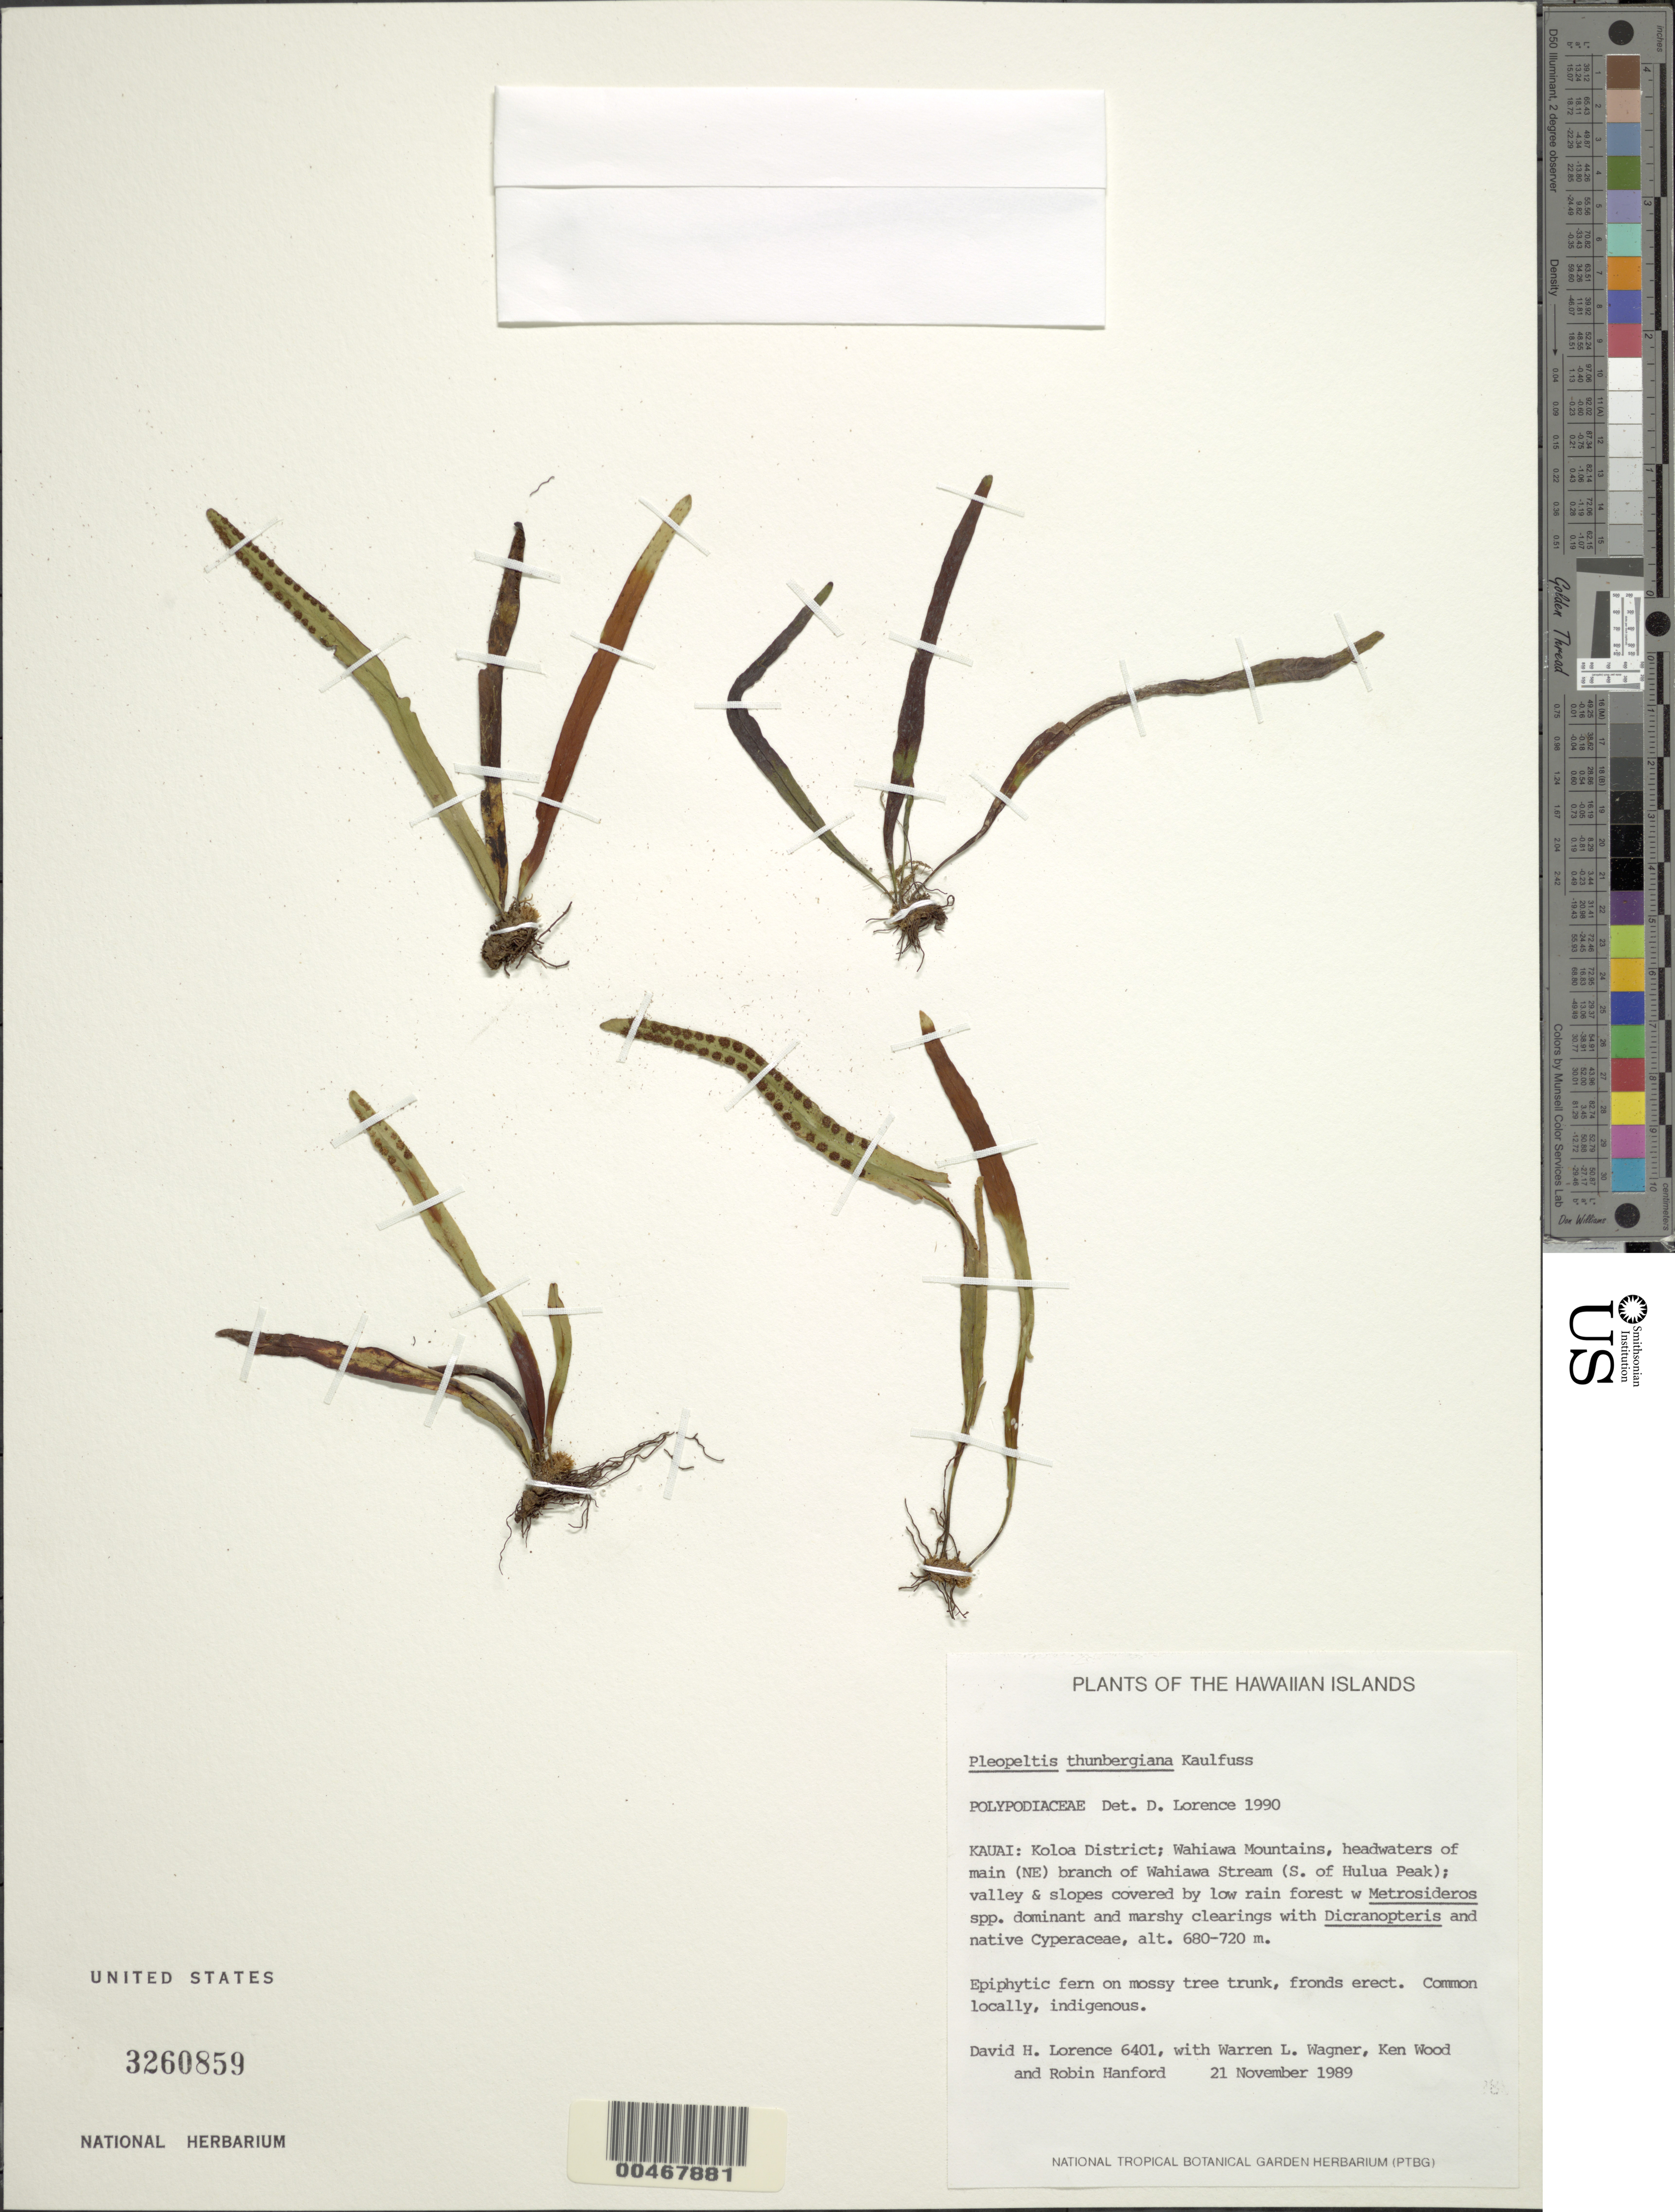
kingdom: Plantae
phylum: Tracheophyta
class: Polypodiopsida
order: Polypodiales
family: Polypodiaceae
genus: Lepisorus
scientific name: Lepisorus thunbergianus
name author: (Kaulf.) Ching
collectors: D. Lorence, W. L. Wagner, K. Wood & R. Hanford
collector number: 6401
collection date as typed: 21 Nov 1989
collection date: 1989-11-21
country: United States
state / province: Hawaii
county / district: Kauai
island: Kaua'i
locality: Koloa Dist., Wahiawa Mts., hdwtrs. of main (NE) branch of Wahiawa Stream (S of Hulua Peak)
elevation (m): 680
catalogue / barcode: US 3260859